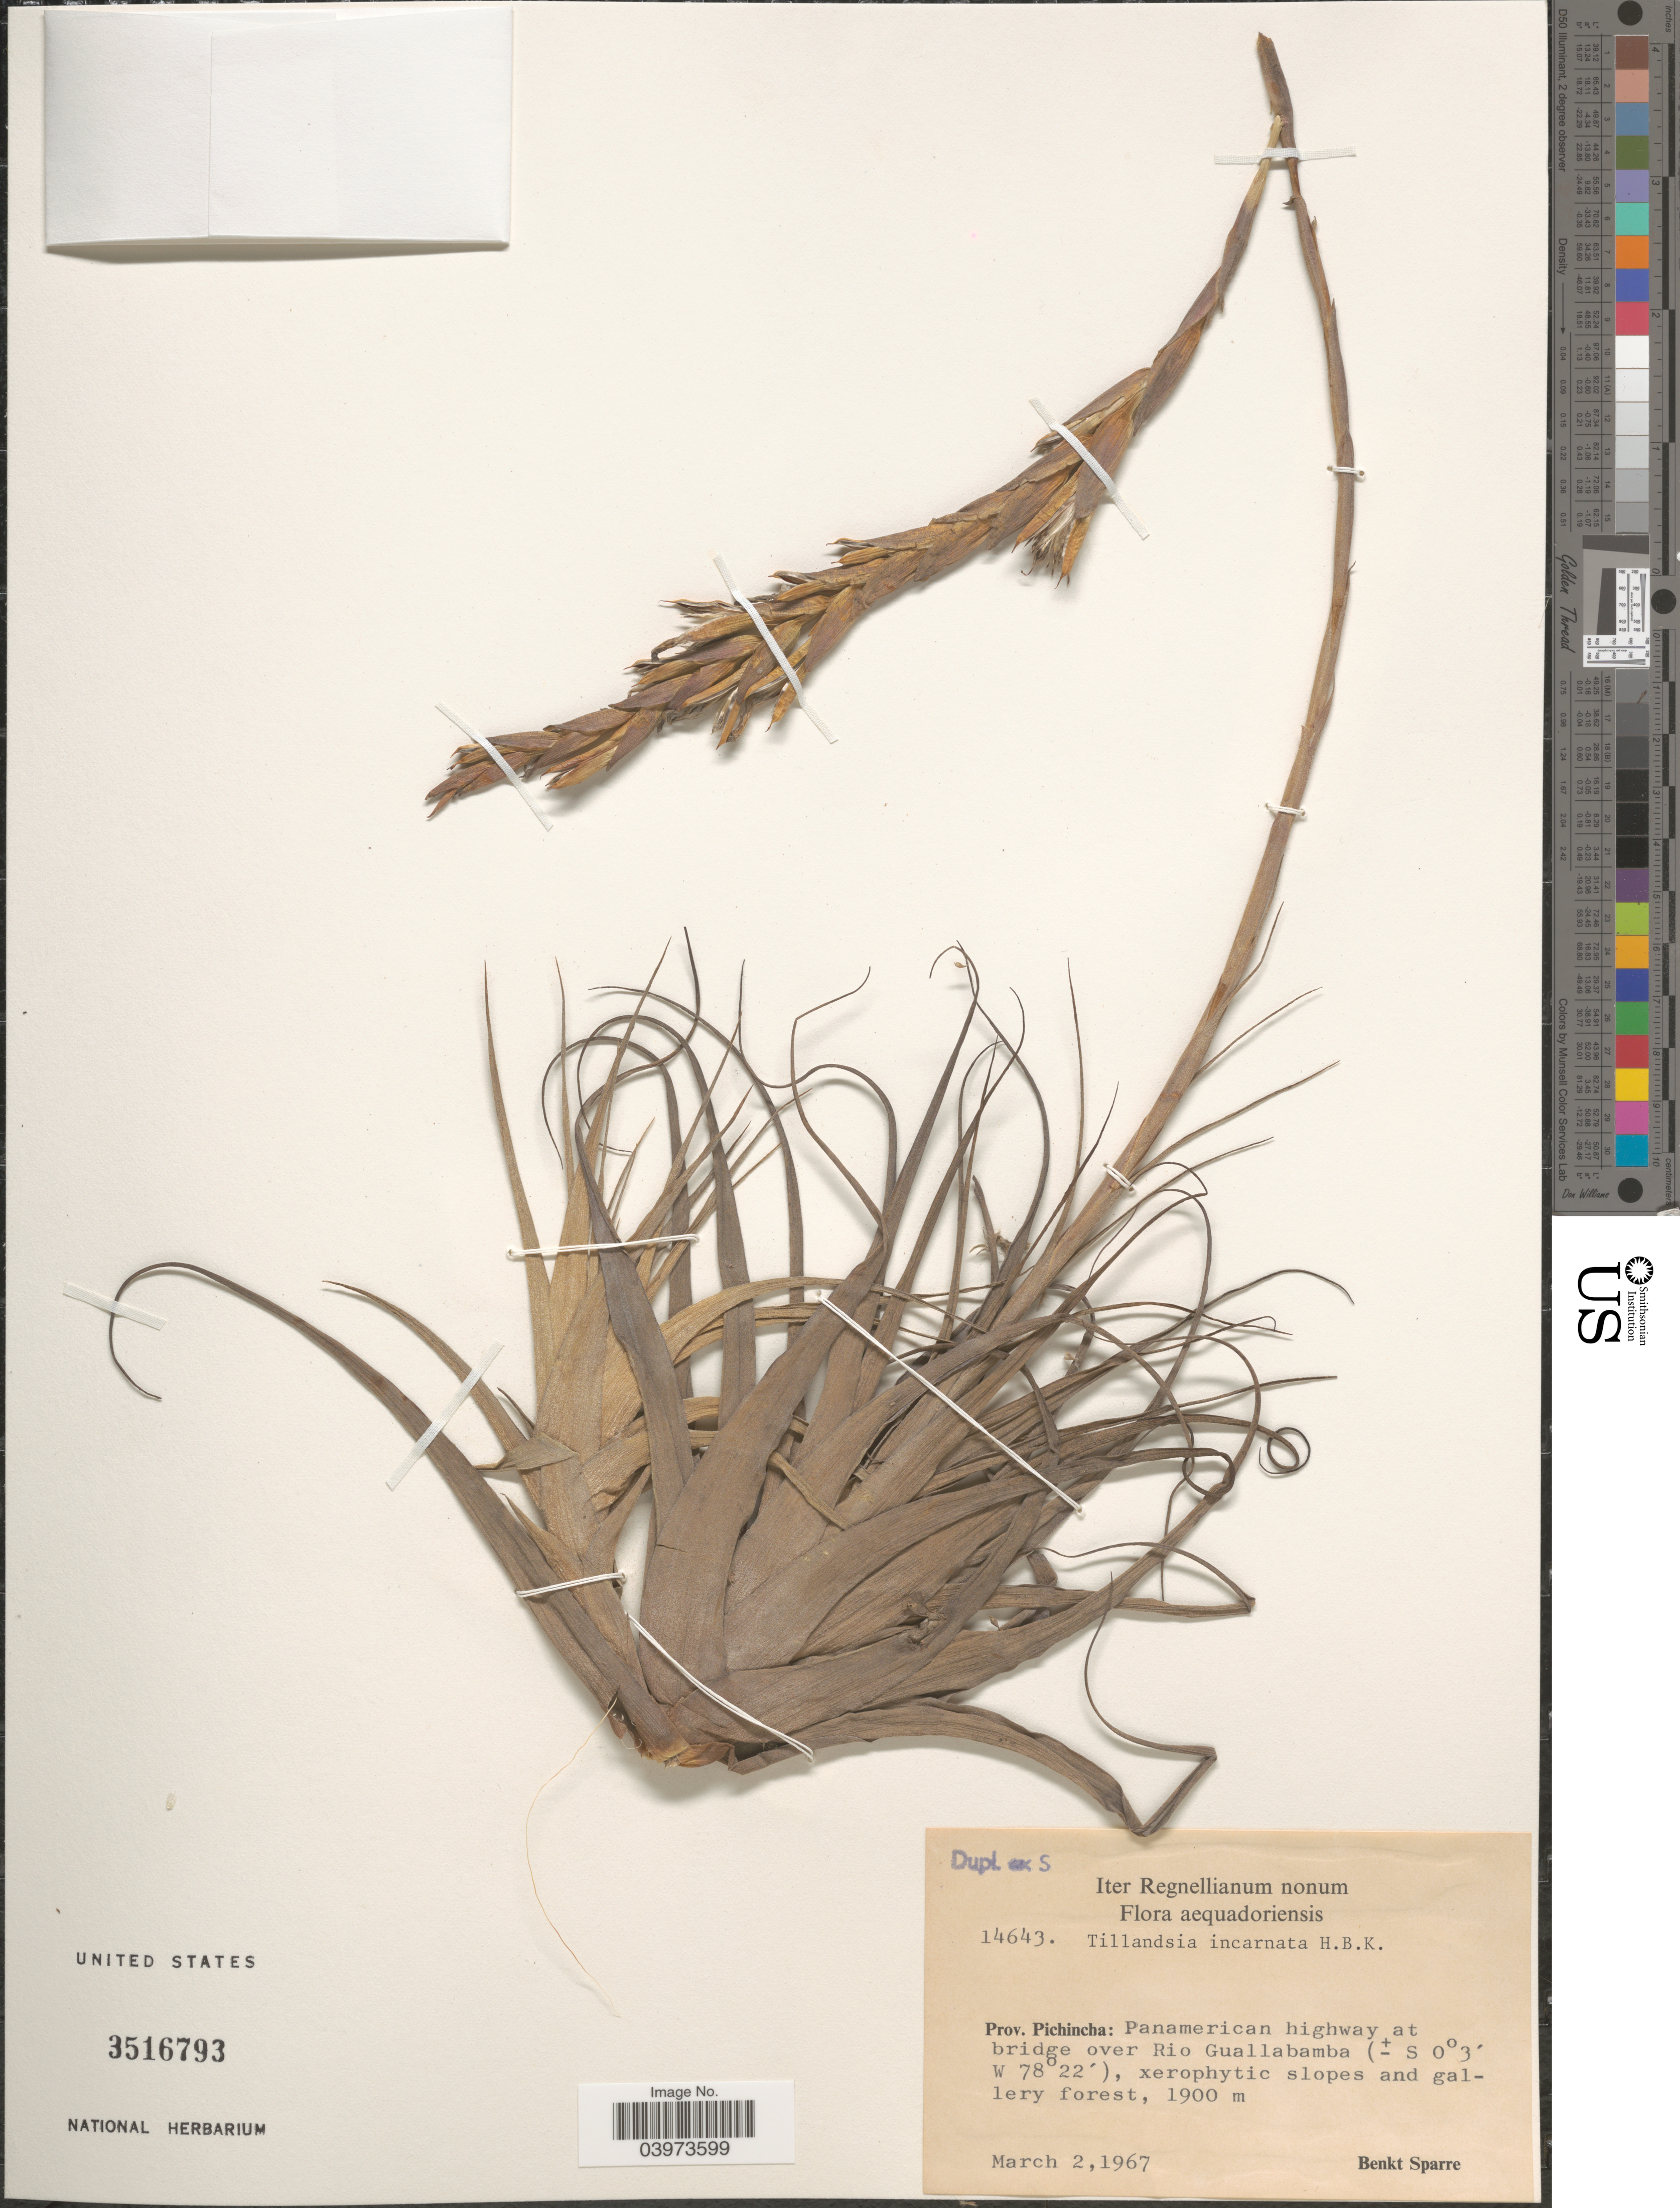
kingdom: Plantae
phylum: Tracheophyta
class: Liliopsida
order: Poales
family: Bromeliaceae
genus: Tillandsia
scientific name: Tillandsia incarnata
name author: Kunth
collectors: B. Sparre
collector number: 14643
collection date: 1967-03-02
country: Ecuador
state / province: Pichincha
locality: Iter Regnellianum nonum. Panamerican highway at bridge over Rio Guallabamba.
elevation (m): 1900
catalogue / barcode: US 3516793